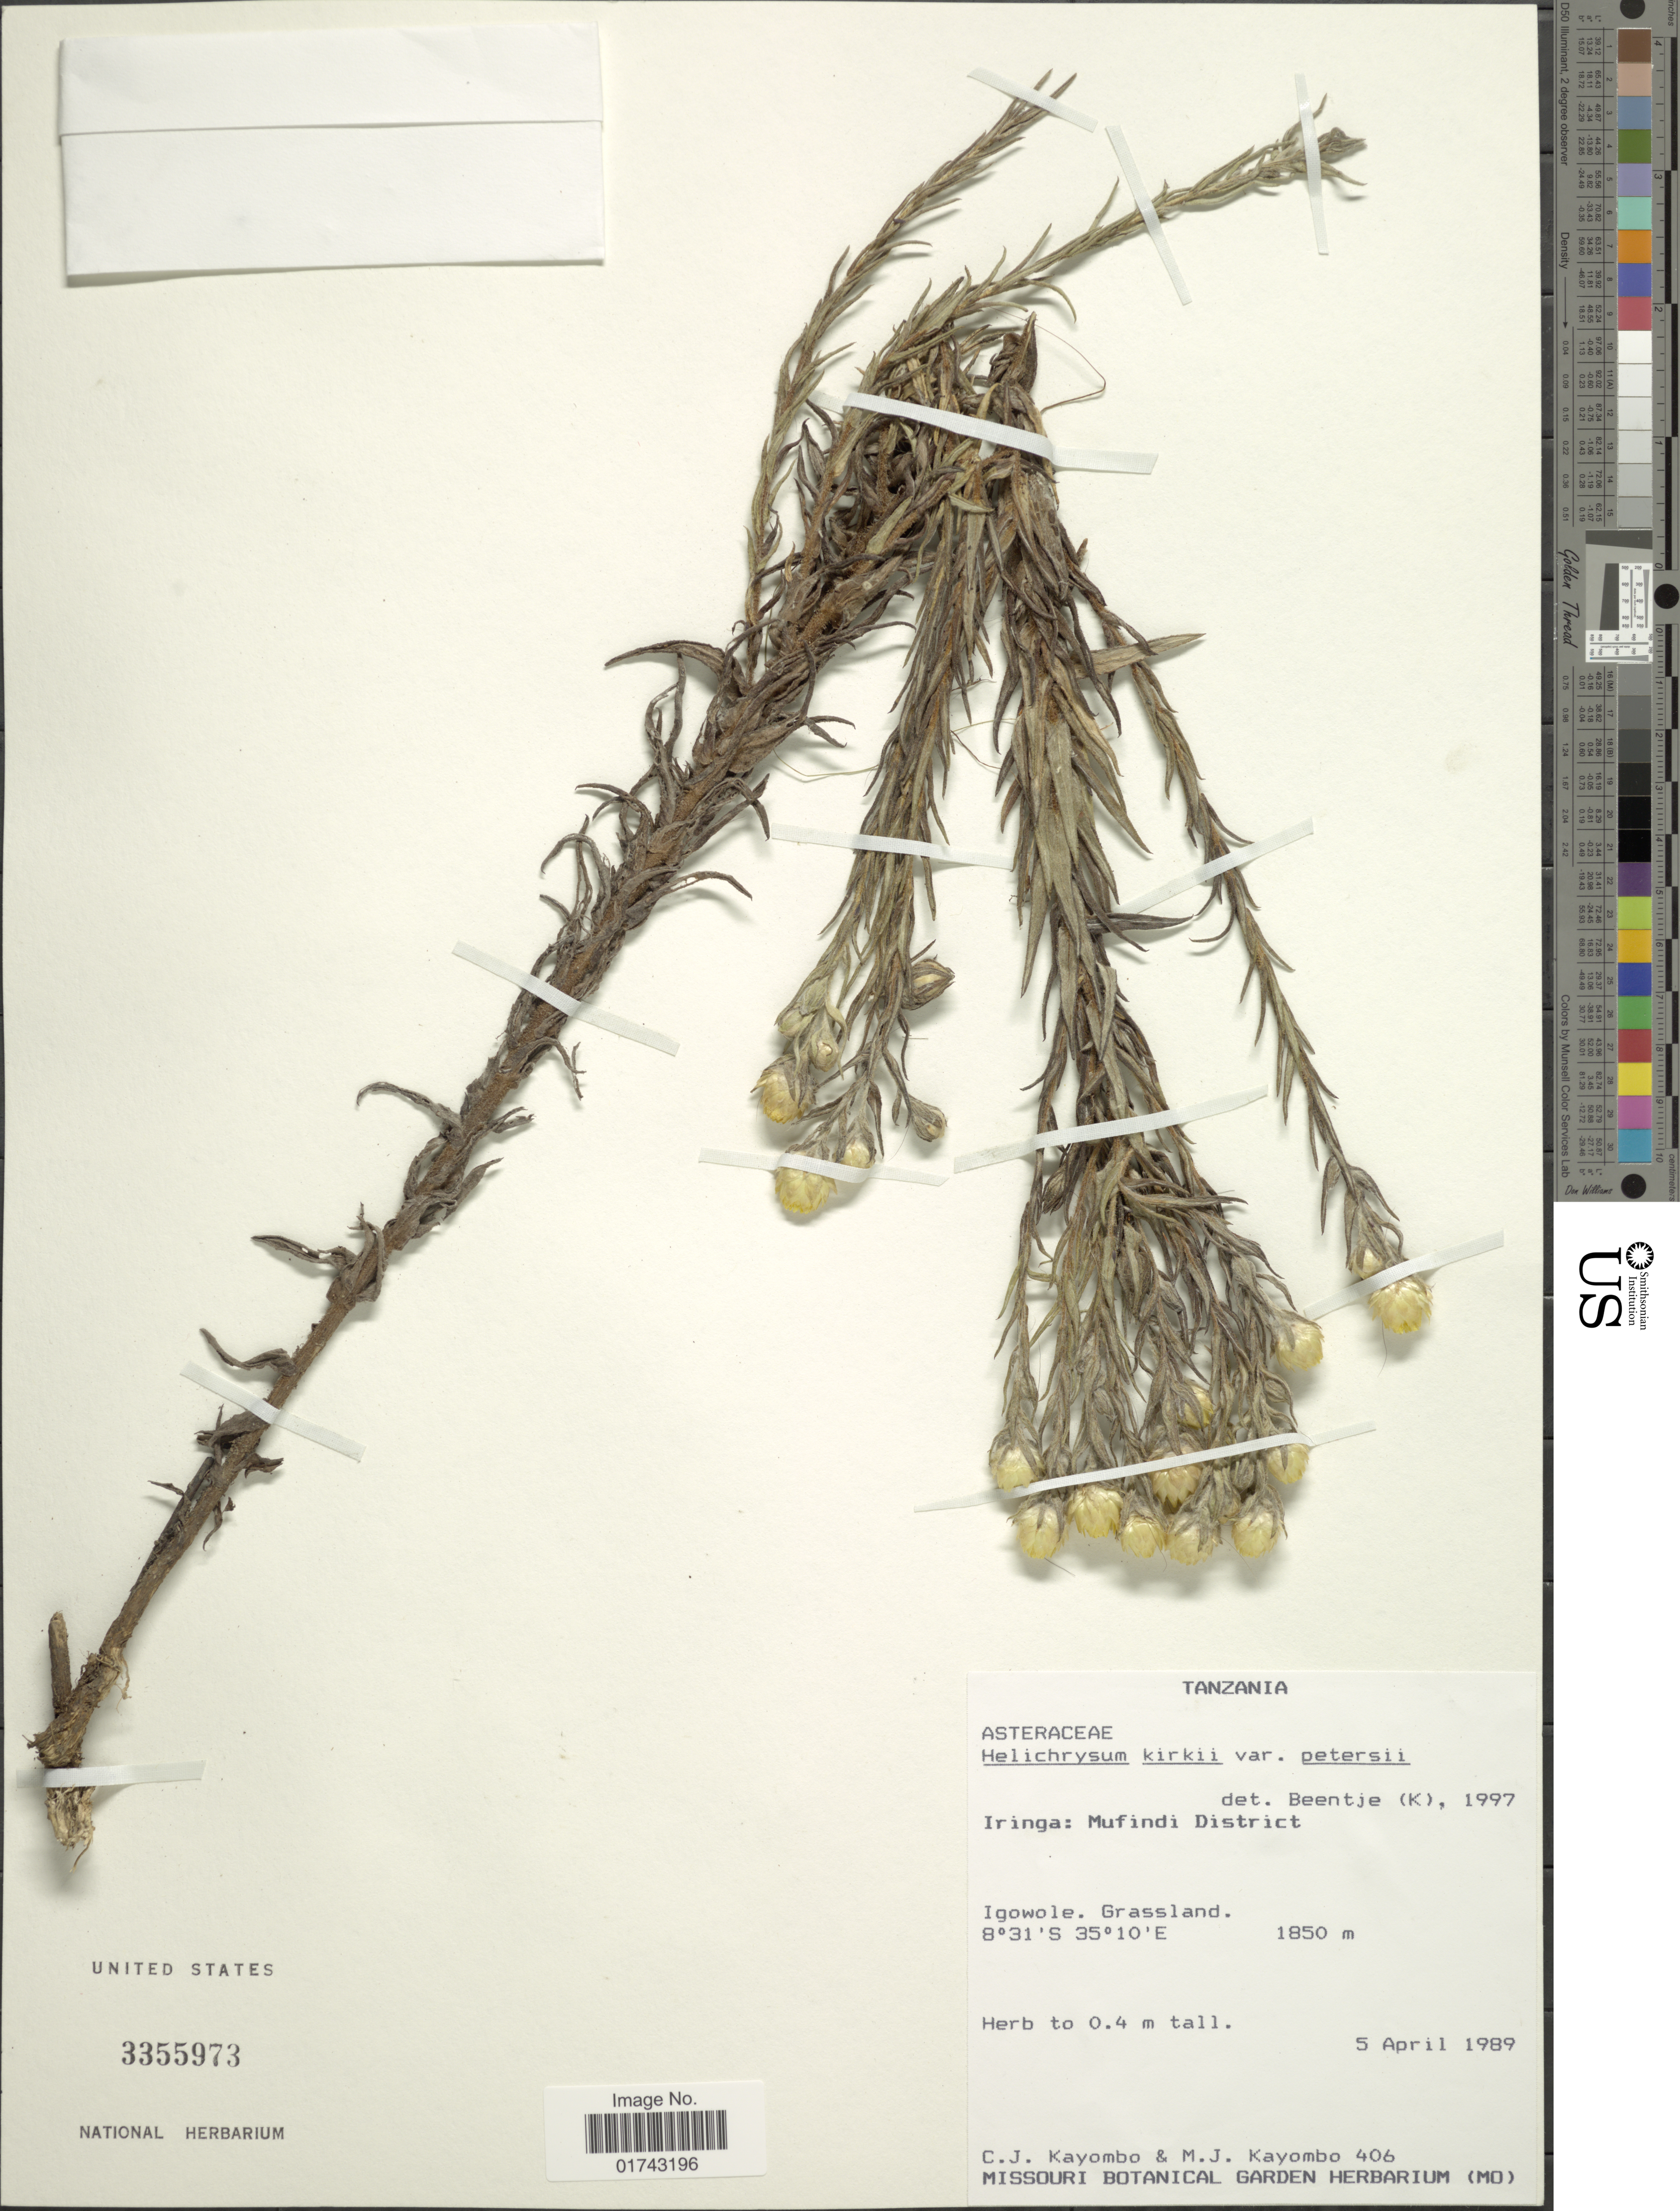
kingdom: Plantae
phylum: Tracheophyta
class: Magnoliopsida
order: Asterales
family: Asteraceae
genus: Helichrysum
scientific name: Helichrysum kirkii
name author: Oliv. & Hiern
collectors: C. Kayombo & M. Kayombo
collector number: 406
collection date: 1989-04-05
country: Tanzania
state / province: Iringa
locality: Iringa: Mufindi District, Igowole, Grassland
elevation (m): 1850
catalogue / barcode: US 3355973